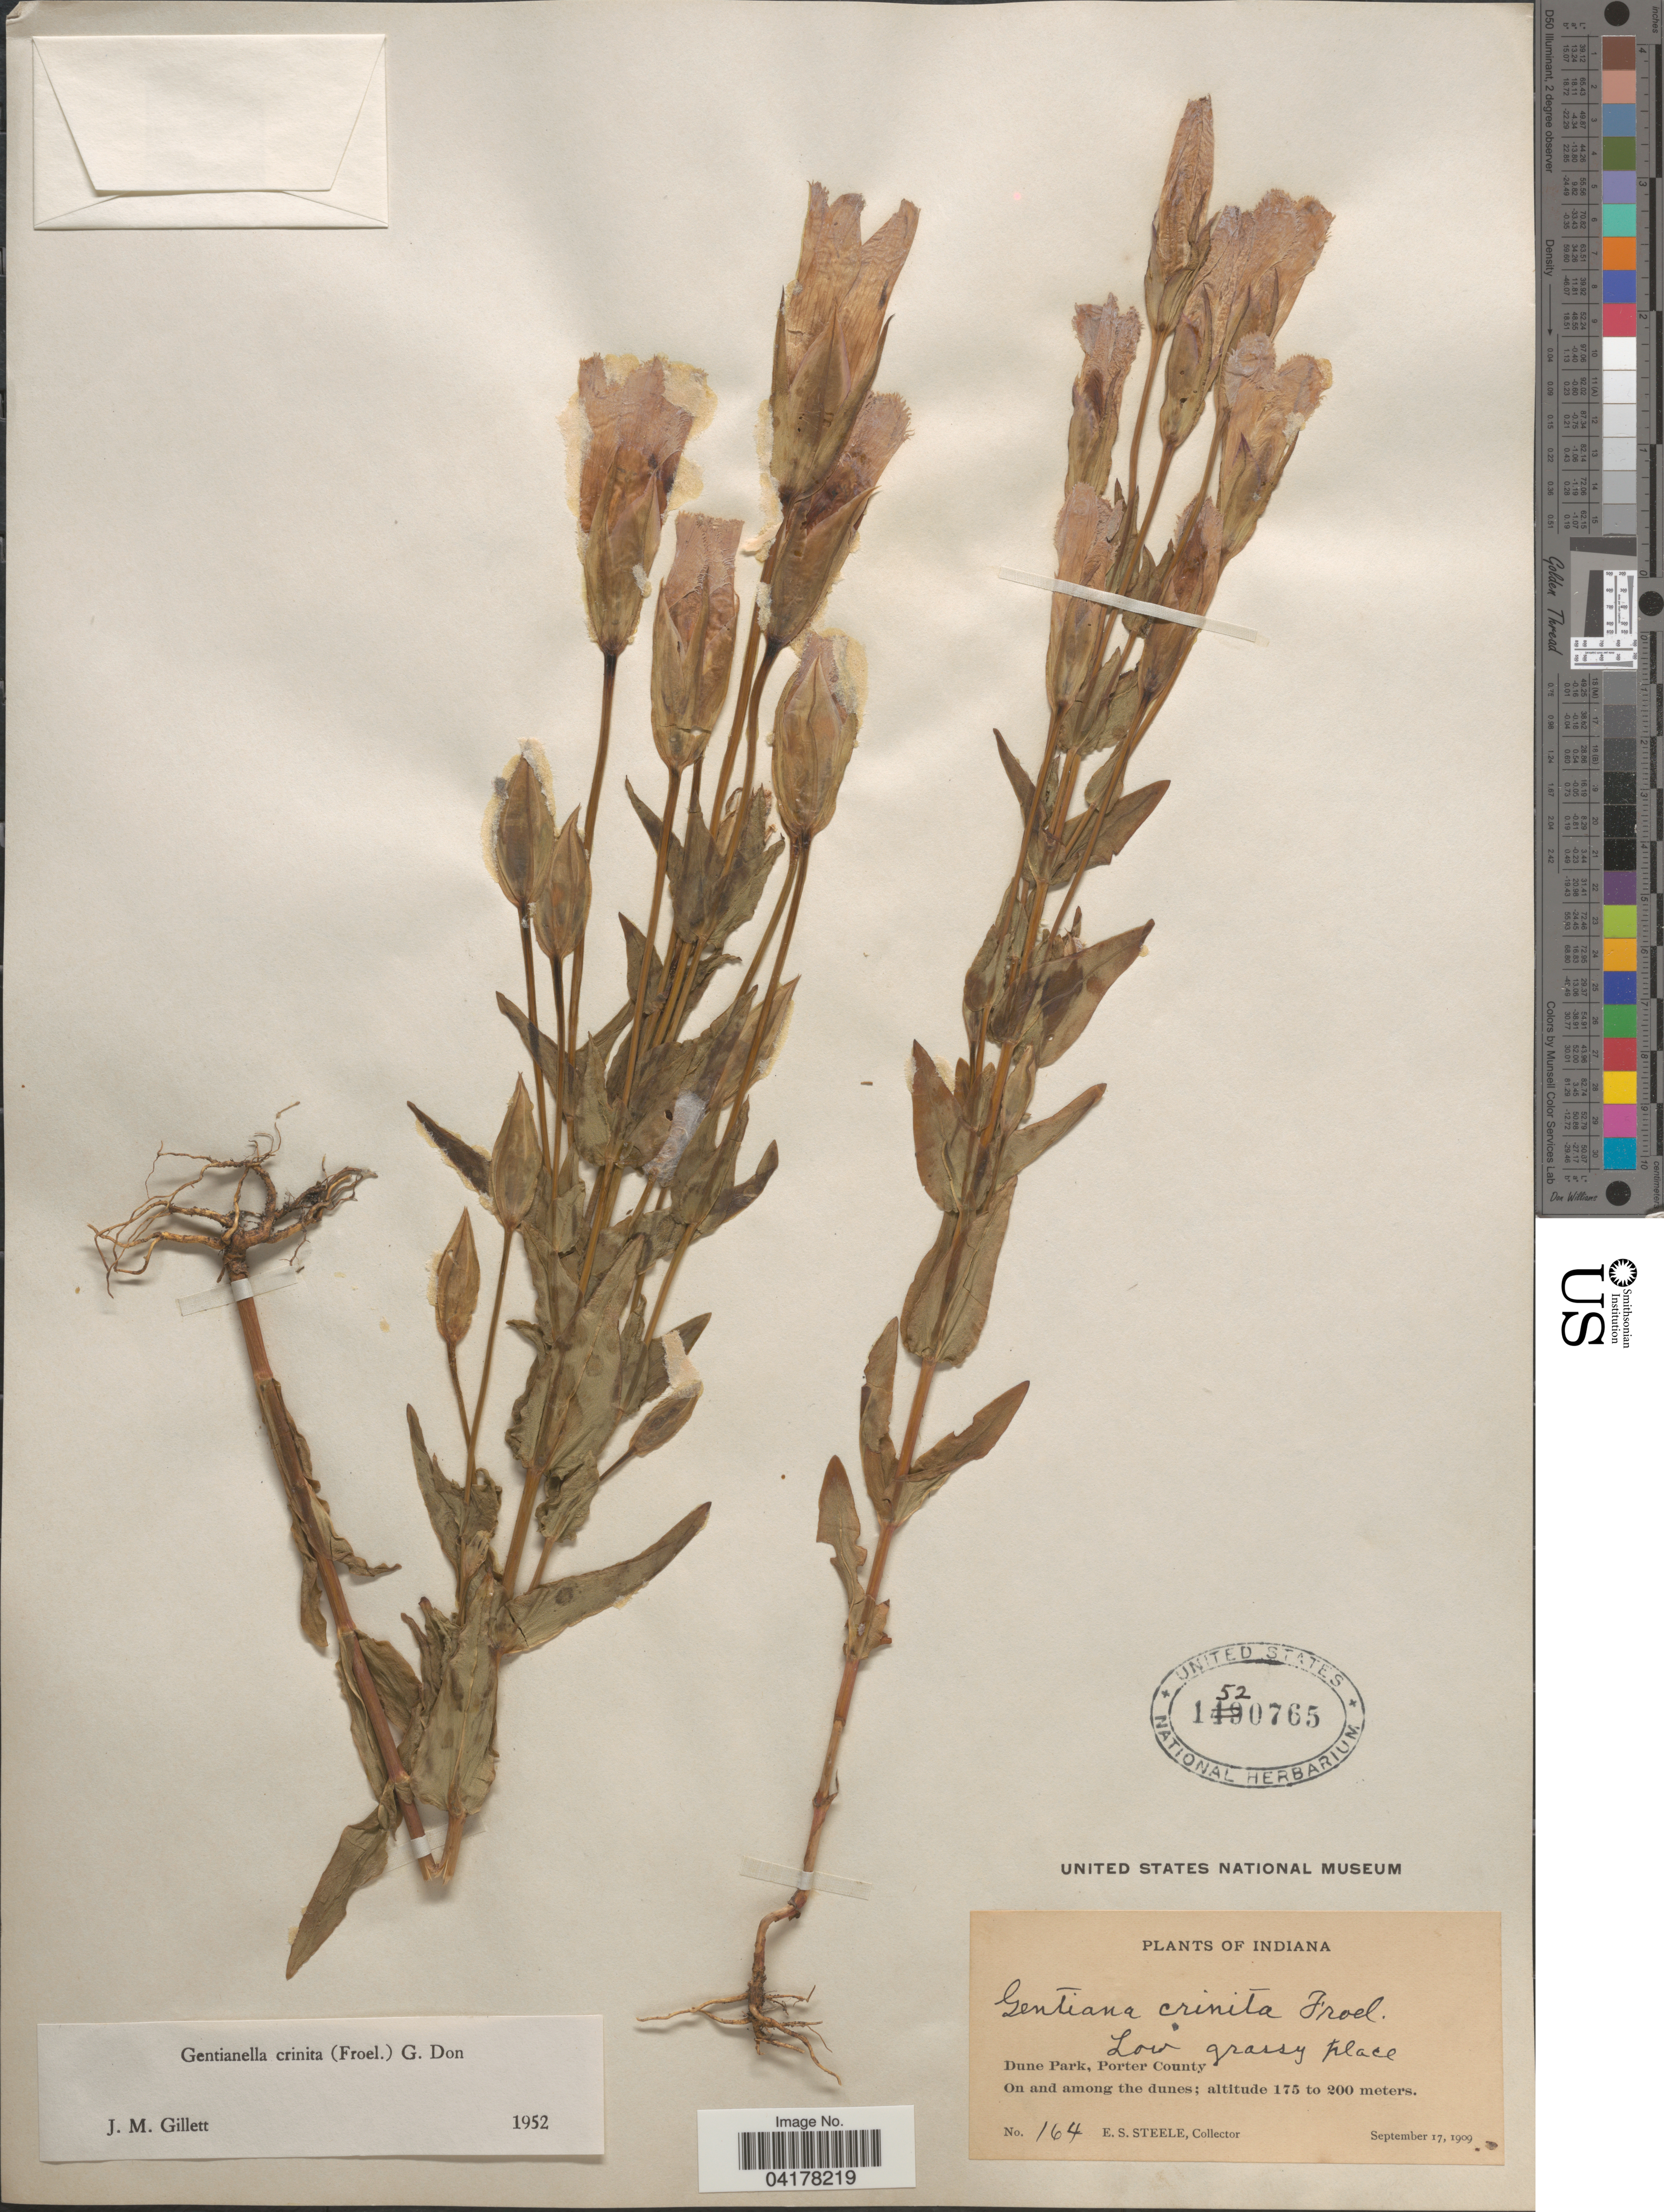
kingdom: Plantae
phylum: Tracheophyta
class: Magnoliopsida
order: Gentianales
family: Gentianaceae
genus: Gentianella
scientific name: Gentianella crinita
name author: (Froel.) G. Don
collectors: E. Steele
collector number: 164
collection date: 1909-09-17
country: United States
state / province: Indiana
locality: Dune Park, Porter County.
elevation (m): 175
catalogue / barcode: US 1520765